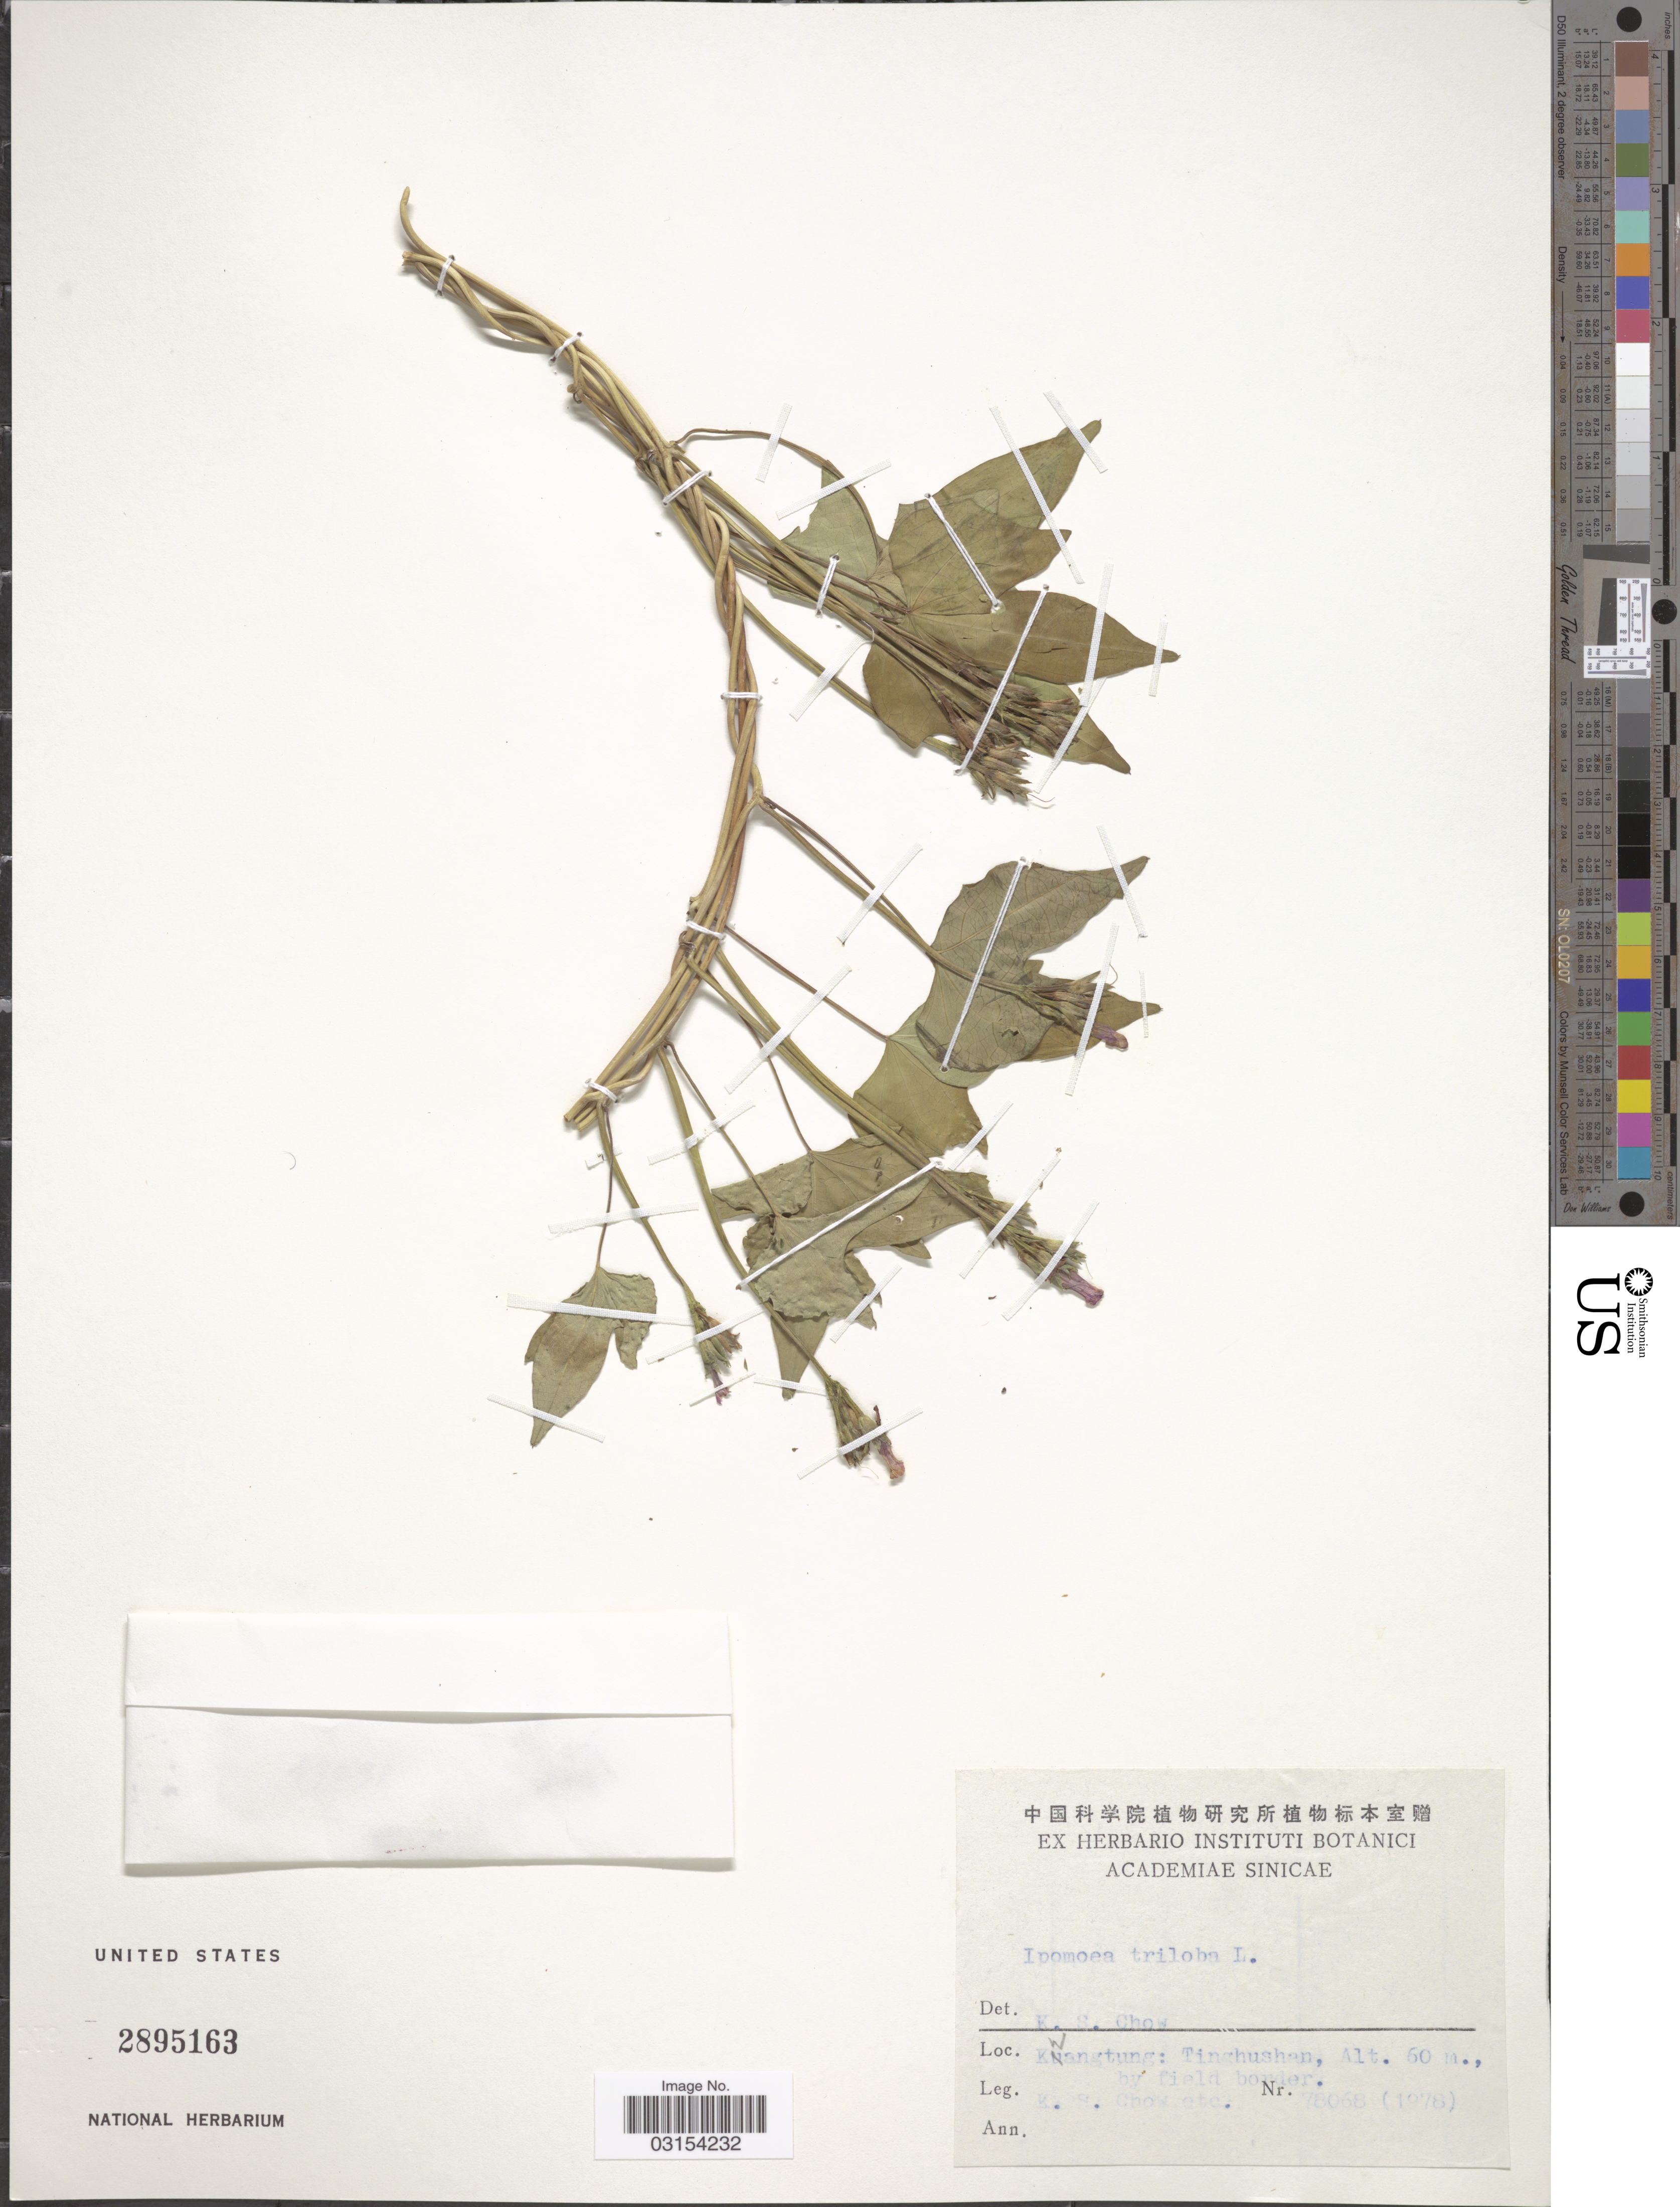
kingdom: Plantae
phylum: Tracheophyta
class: Magnoliopsida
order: Solanales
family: Convolvulaceae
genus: Ipomoea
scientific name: Ipomoea triloba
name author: L.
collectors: K. S. Chow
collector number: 78068*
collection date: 1978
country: China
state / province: Guangdong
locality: Kwangtung: Tinghushan.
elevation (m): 60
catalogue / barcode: US 2895163